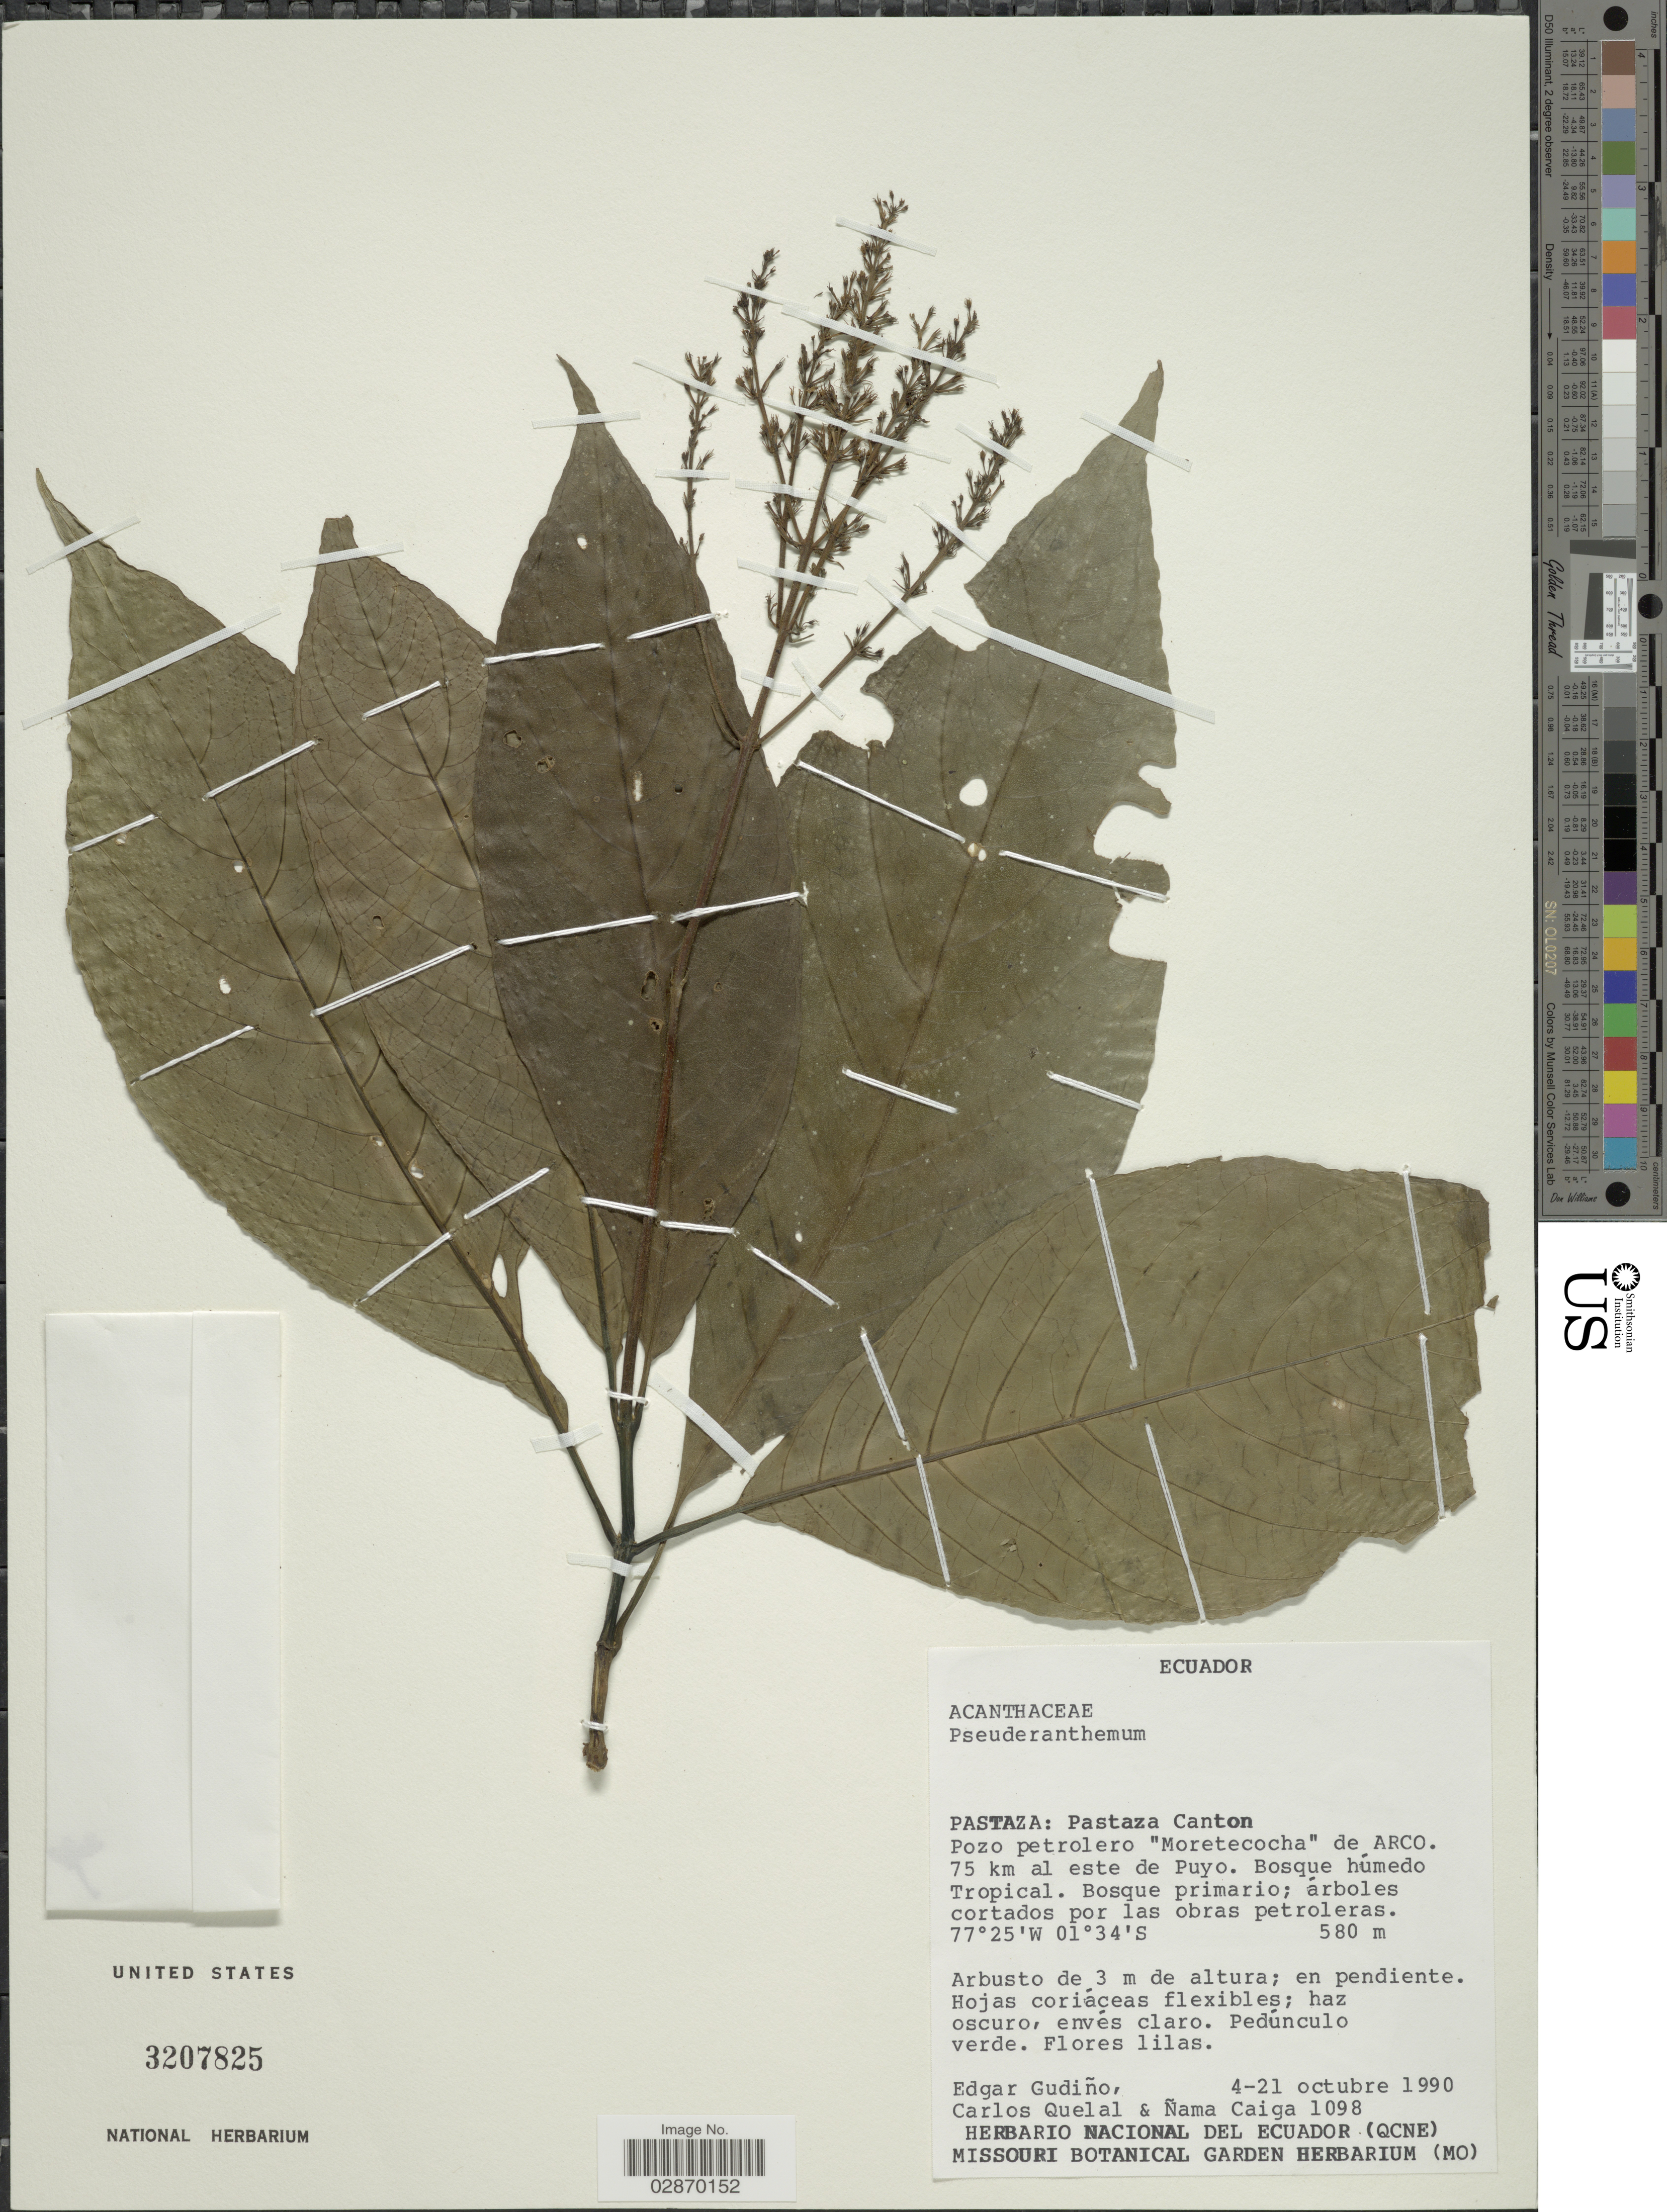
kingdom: Plantae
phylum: Tracheophyta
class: Magnoliopsida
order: Lamiales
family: Acanthaceae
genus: Pseuderanthemum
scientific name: Pseuderanthemum subauriculatum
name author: Mildbr.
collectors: E. Gudiño, C. Quelal & Ñ. Caiga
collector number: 1098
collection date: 1990-10-04/1990-10-21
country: Ecuador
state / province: Pastaza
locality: Pastaza Canton. Pozo petrolero "Moretecocha" de ARCO. 75 km al este de Puyo.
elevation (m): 580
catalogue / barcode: US 3207825